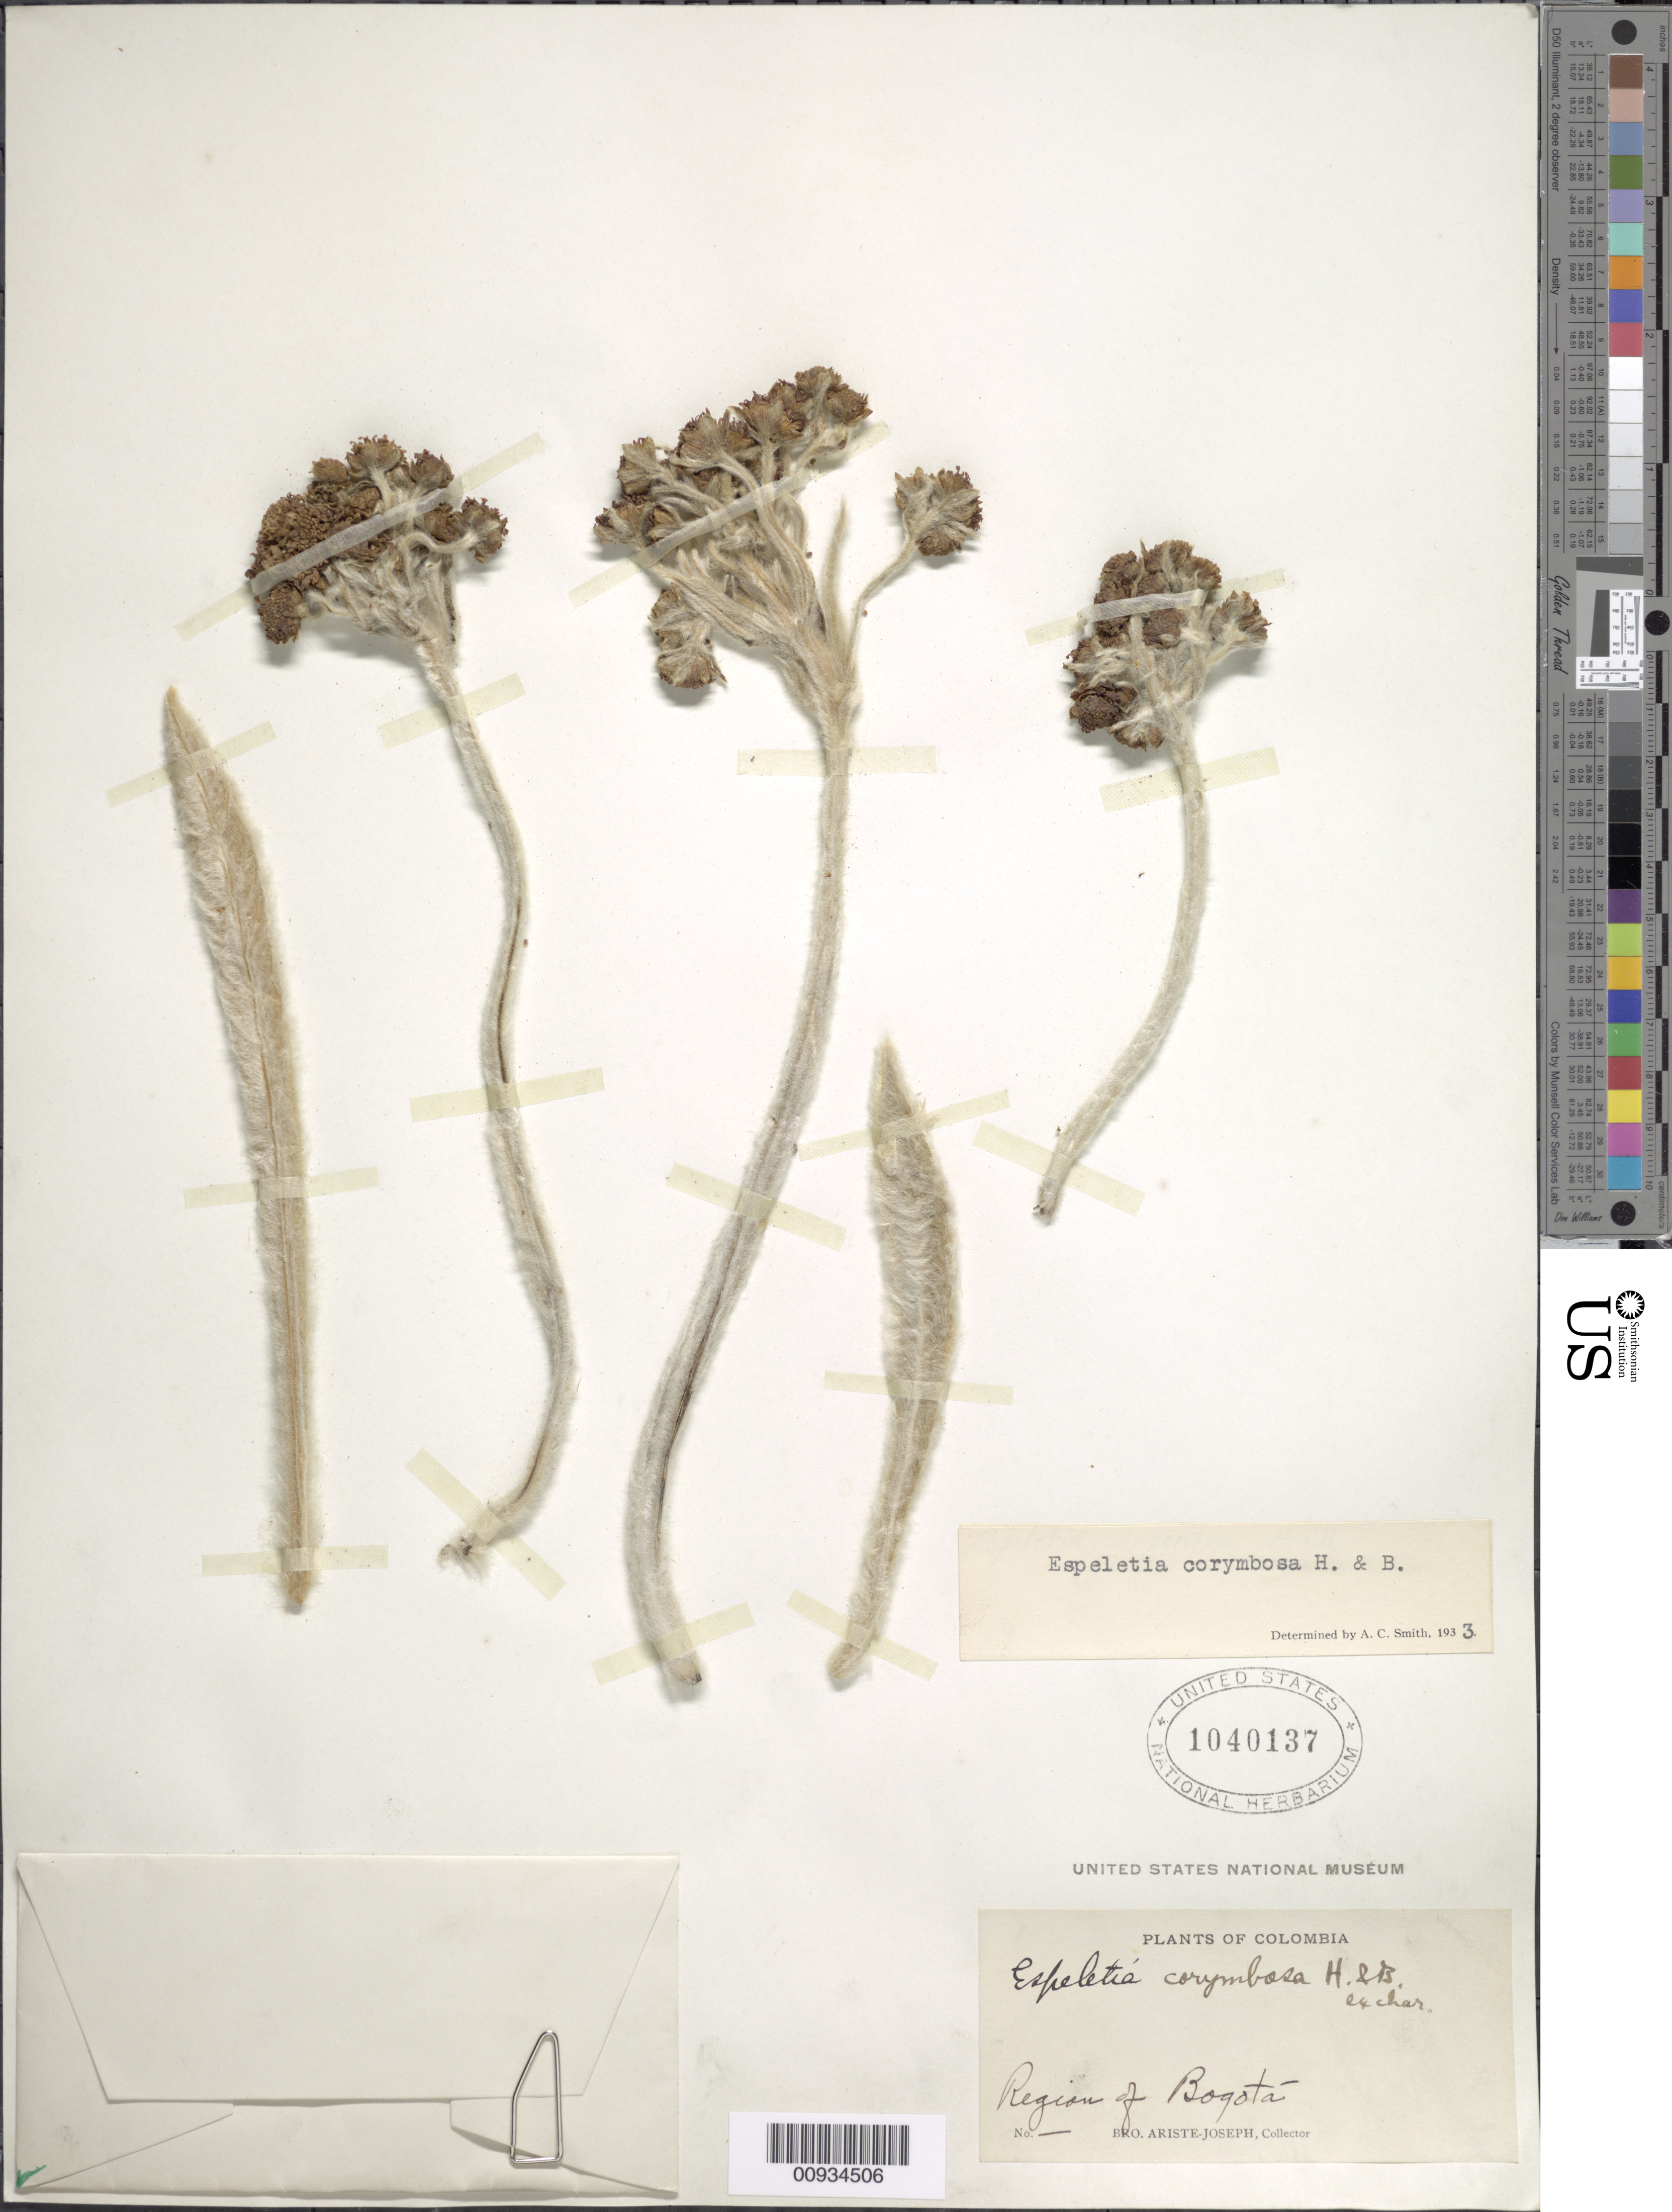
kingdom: Plantae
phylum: Tracheophyta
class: Magnoliopsida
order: Asterales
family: Asteraceae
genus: Espeletiopsis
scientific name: Espeletiopsis corymbosa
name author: (Humb. & Bonpl.) Cuatrec.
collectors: Bro. Ariste-Joseph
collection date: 1923-12-31/1924-01-01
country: Colombia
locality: Region of Bogotá.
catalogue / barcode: US 1040137